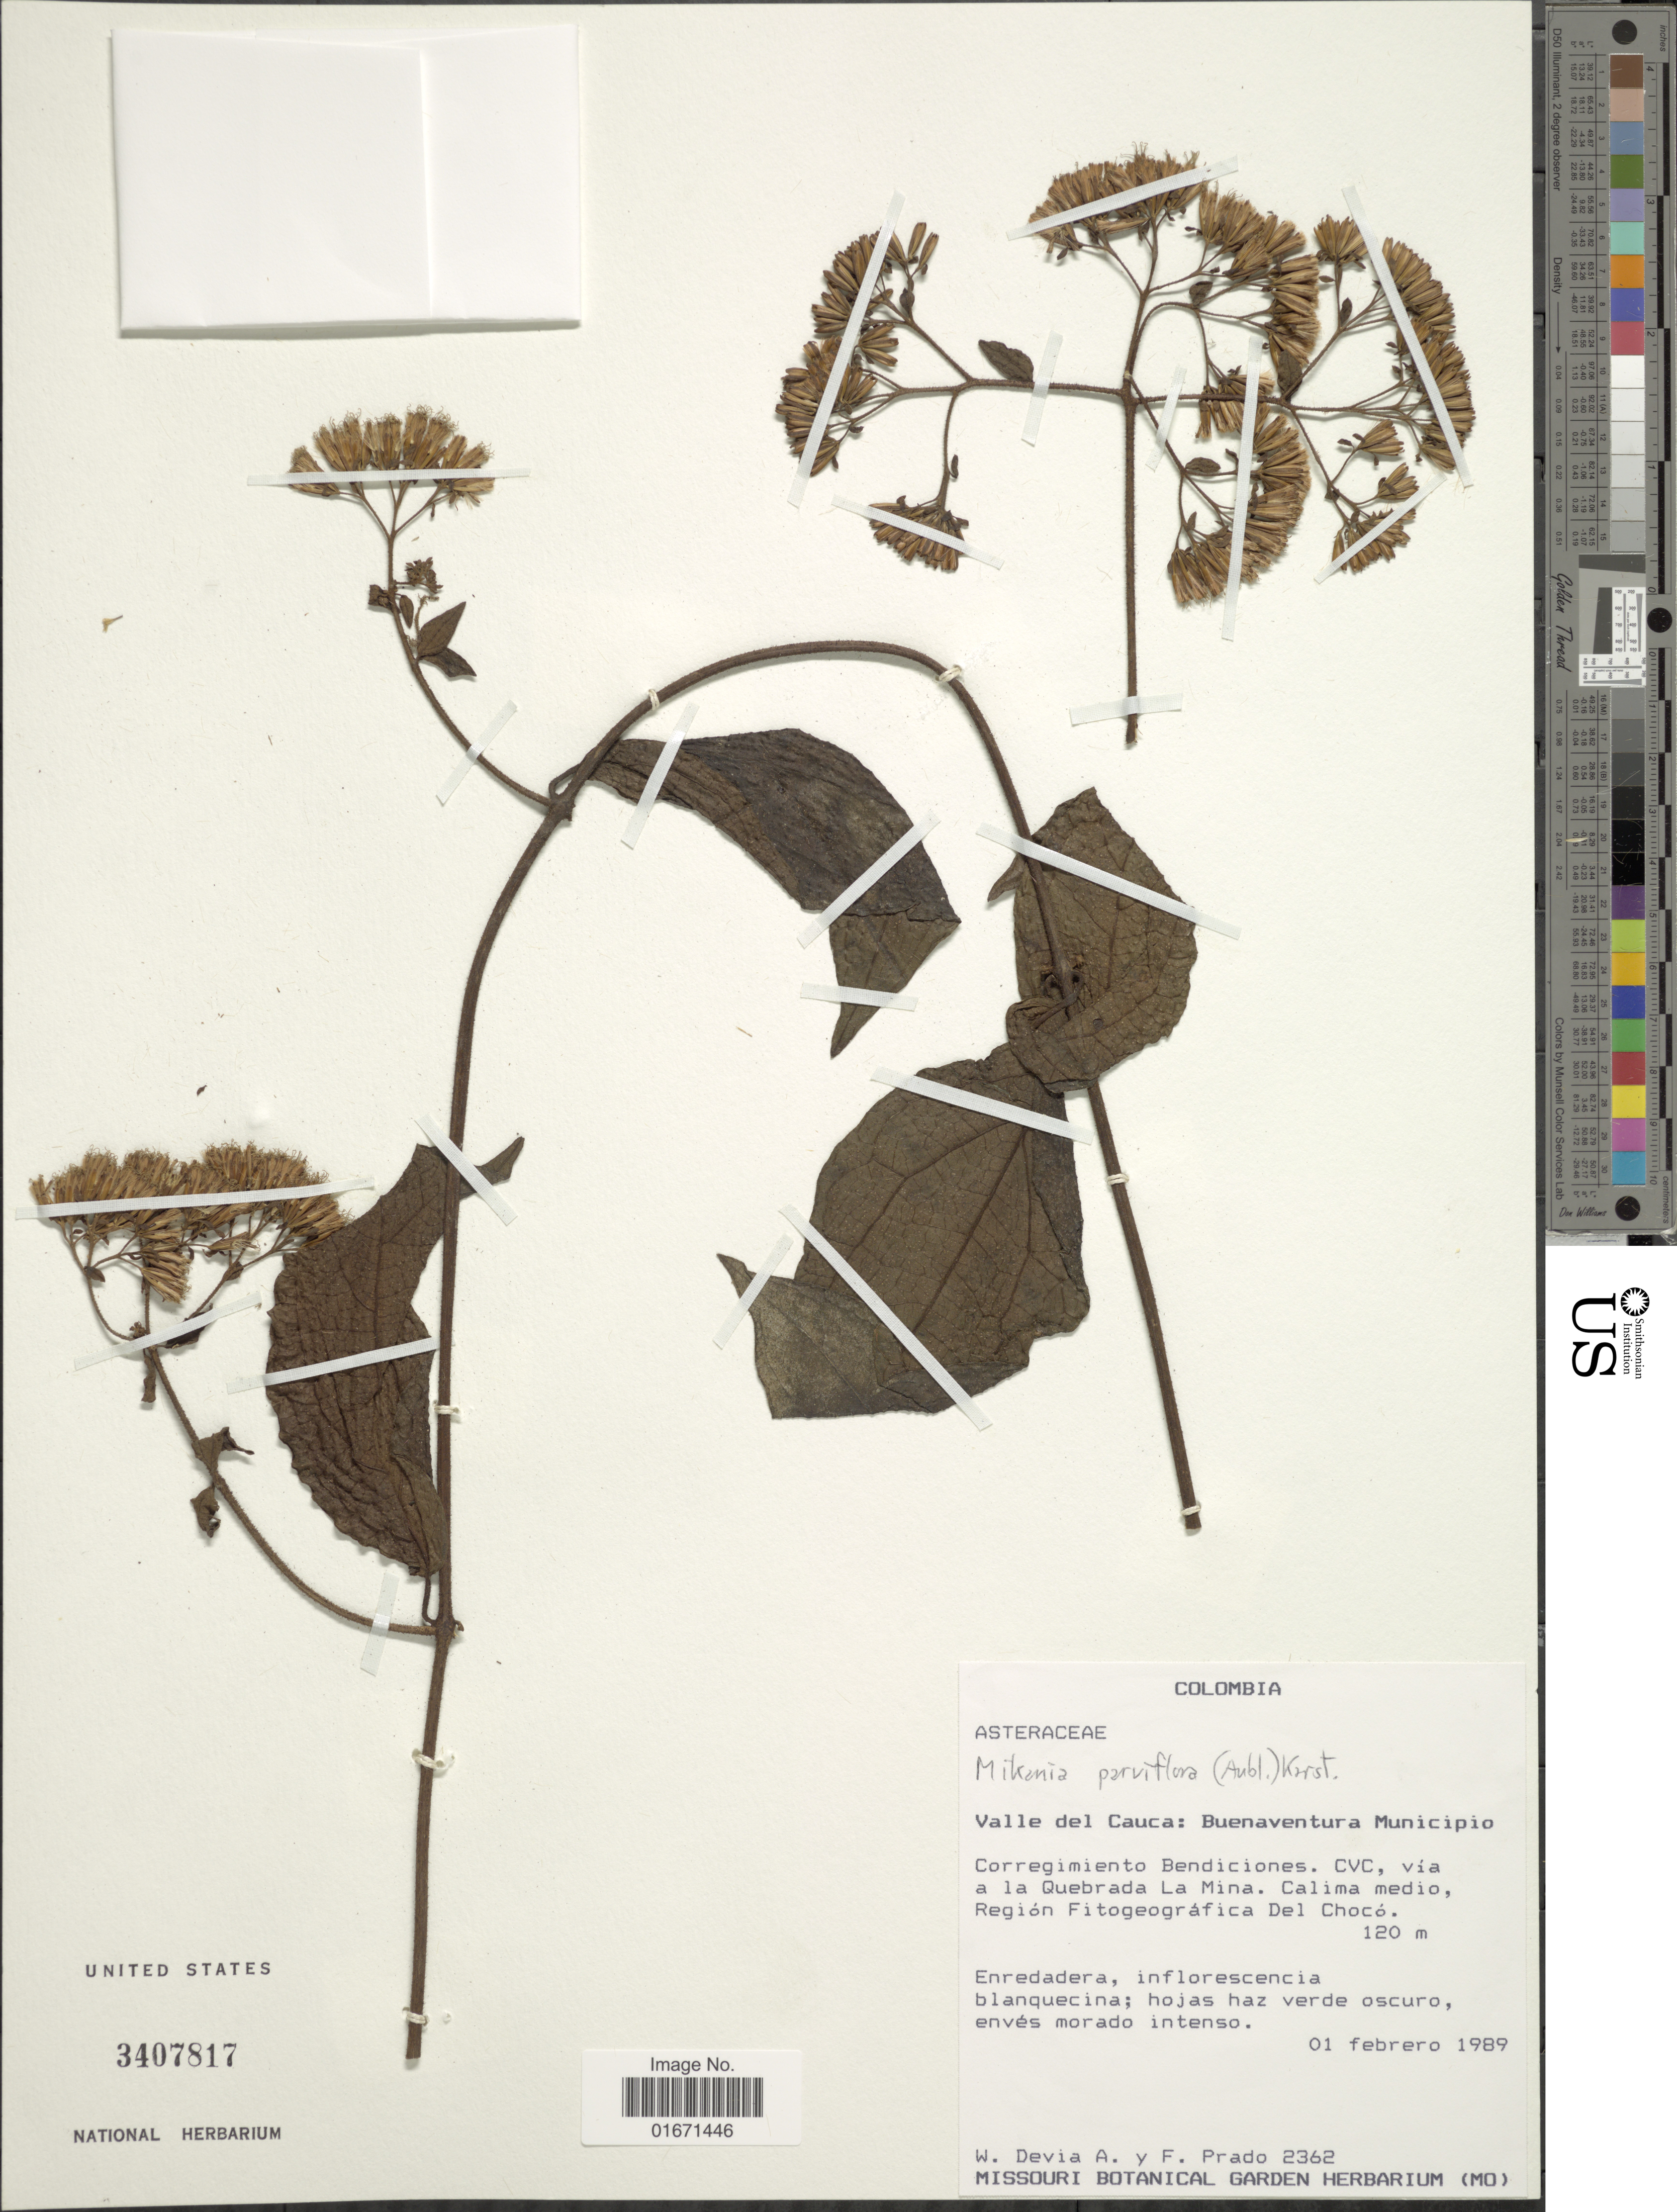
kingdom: Plantae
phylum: Tracheophyta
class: Magnoliopsida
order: Asterales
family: Asteraceae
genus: Mikania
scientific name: Mikania parviflora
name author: (Aubl.) Karst.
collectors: W. Devia A. & F. Prado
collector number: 2362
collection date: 1989-02-01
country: Colombia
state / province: Valle del Cauca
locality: Valle del Cauca: Buenaventura Municipio. Corregimiento Bendiciones. CVC, via a la Quebrada La Mina. Calima medio, Región Fitogeográfica Del Chocó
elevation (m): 120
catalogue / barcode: US 3407817